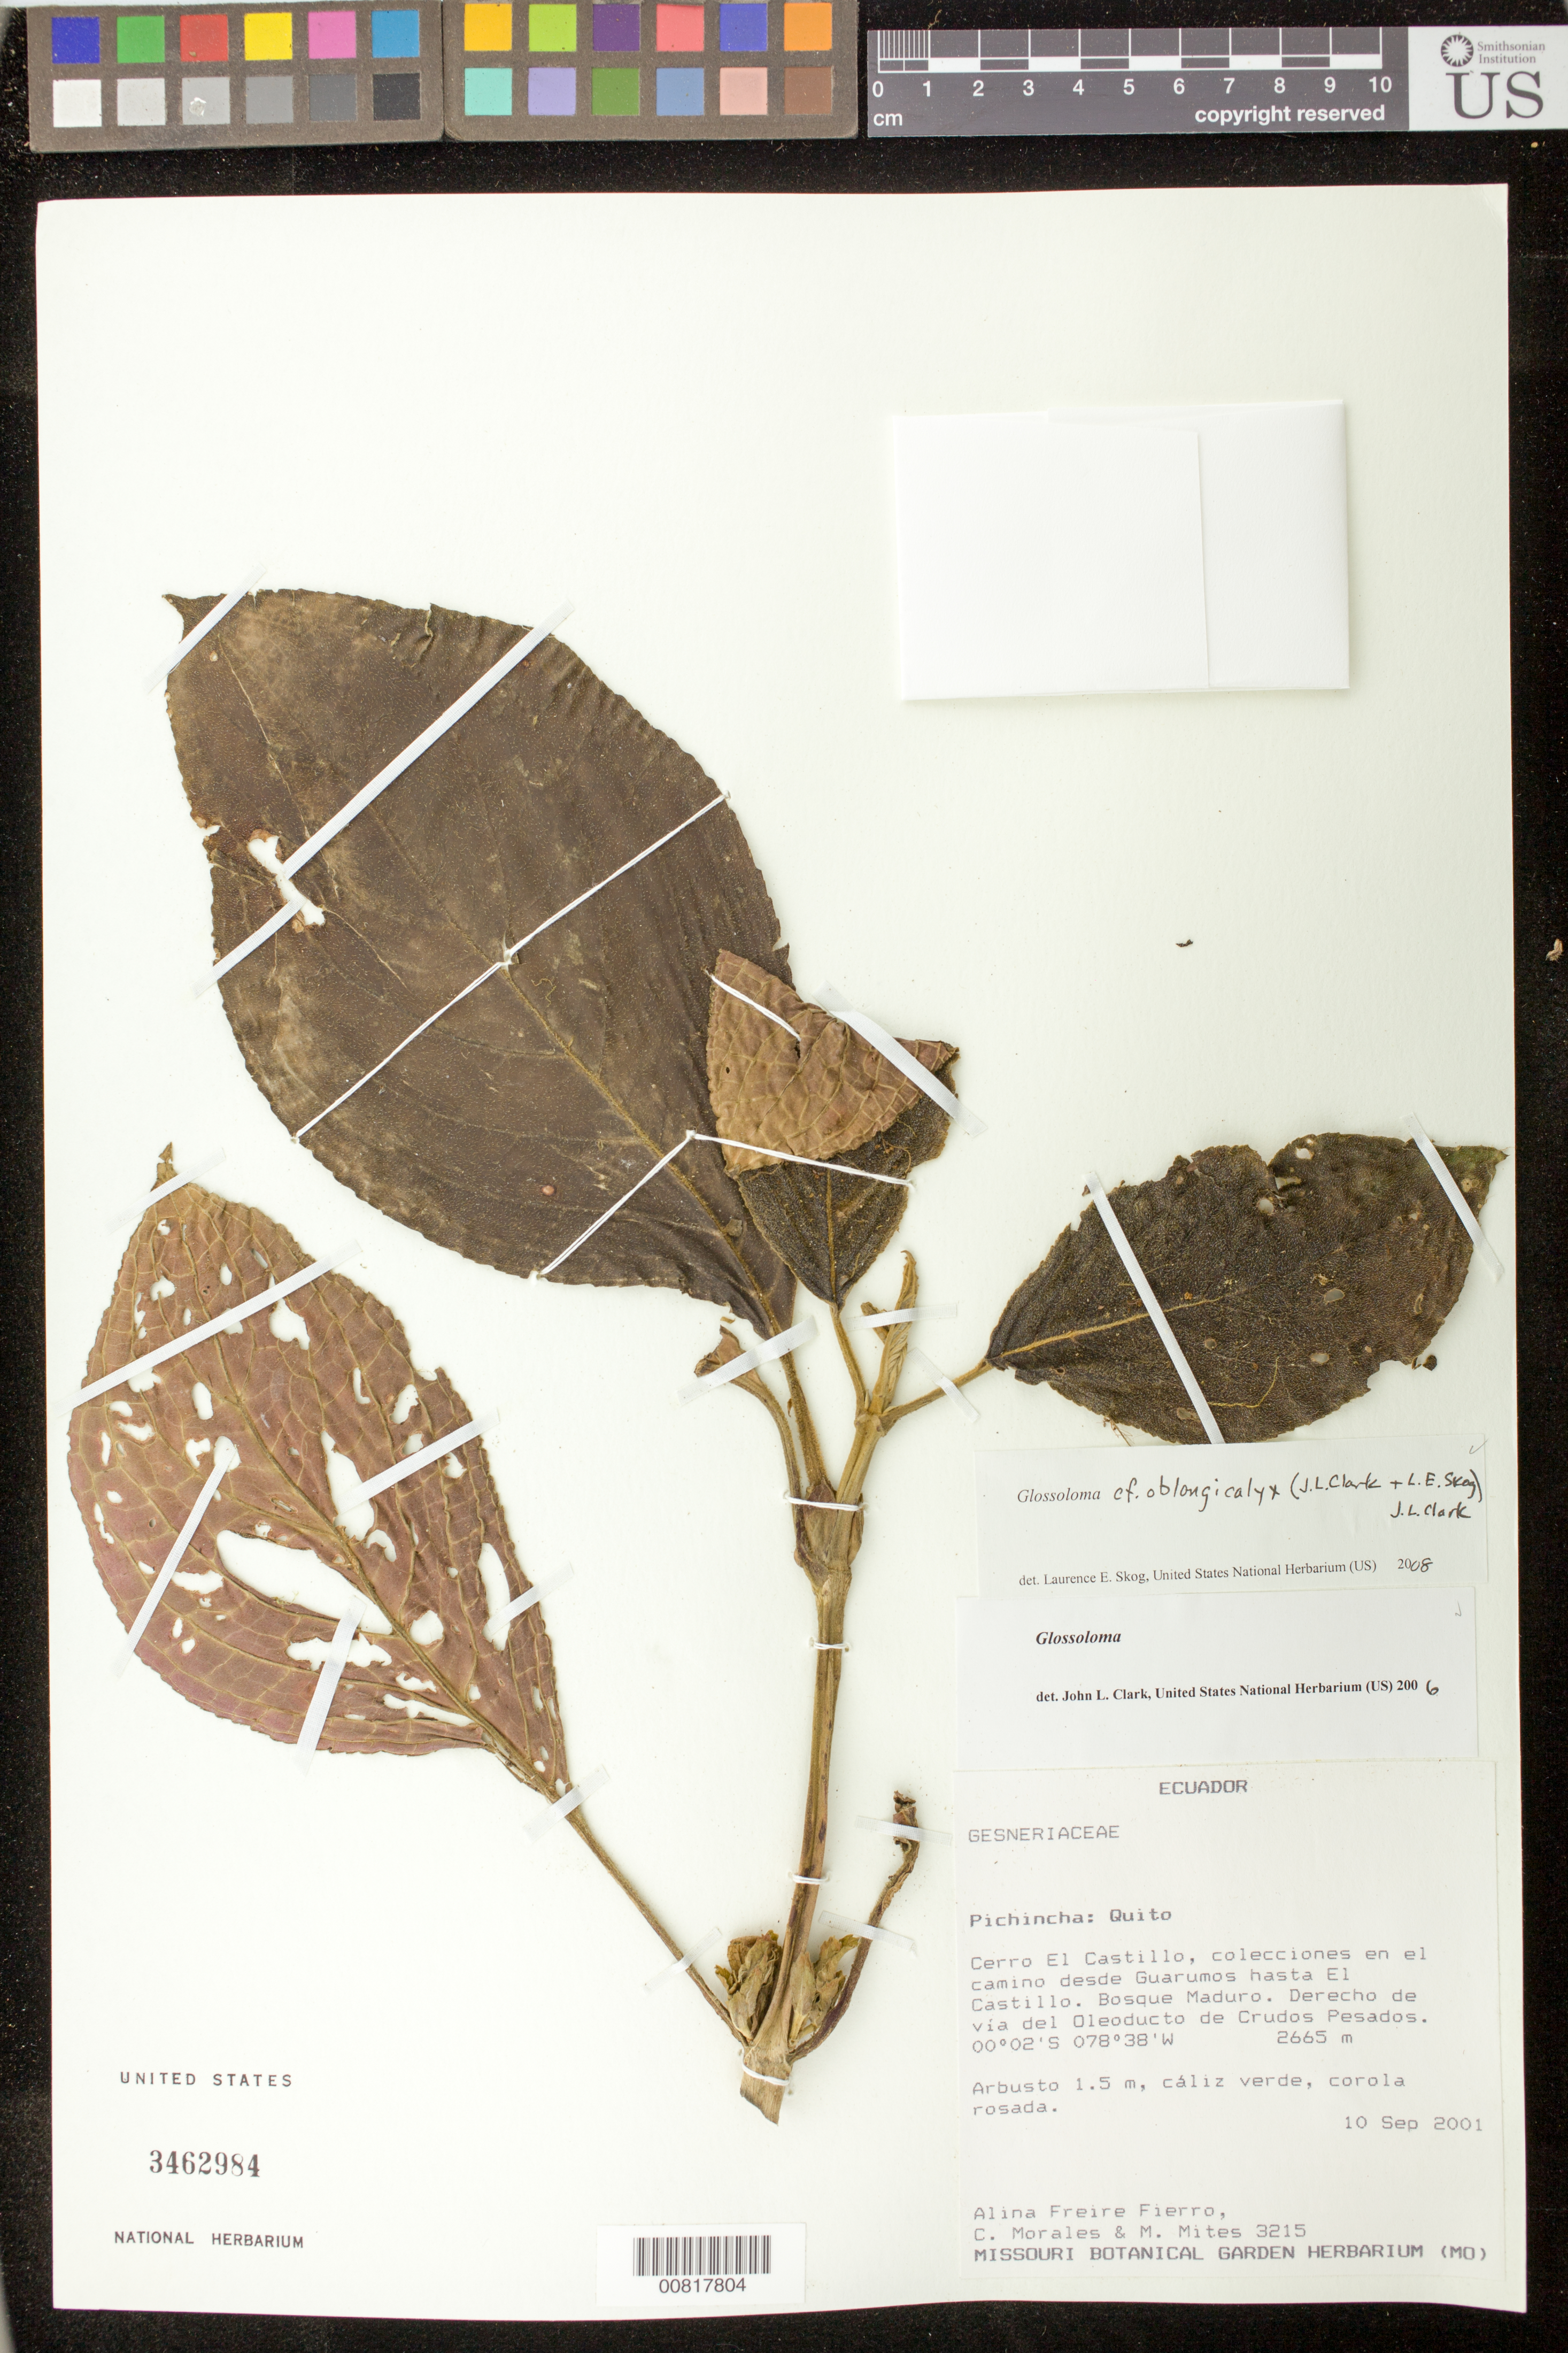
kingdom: Plantae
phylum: Tracheophyta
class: Magnoliopsida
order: Lamiales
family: Gesneriaceae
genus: Glossoloma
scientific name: Glossoloma oblongicalyx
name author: (J.L. Clark & L.E. Skog) J.L. Clark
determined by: Clark, J. L., (SEL), The Marie Selby Botanical Garden (UNITED STATES)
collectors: A. Freire-Fierro, C. Morales & M. Mites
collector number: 3215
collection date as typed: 10 Sep 2001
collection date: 2001-09-10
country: Ecuador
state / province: Pichincha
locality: Cantón Quito. Cerro El Castillo, colecciones en el cerro y en el sendero desde Guarumos. Derecho de vía del Oleoducto de Crudos Pesados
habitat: Bosque maduro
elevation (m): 2665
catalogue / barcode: US 3462984